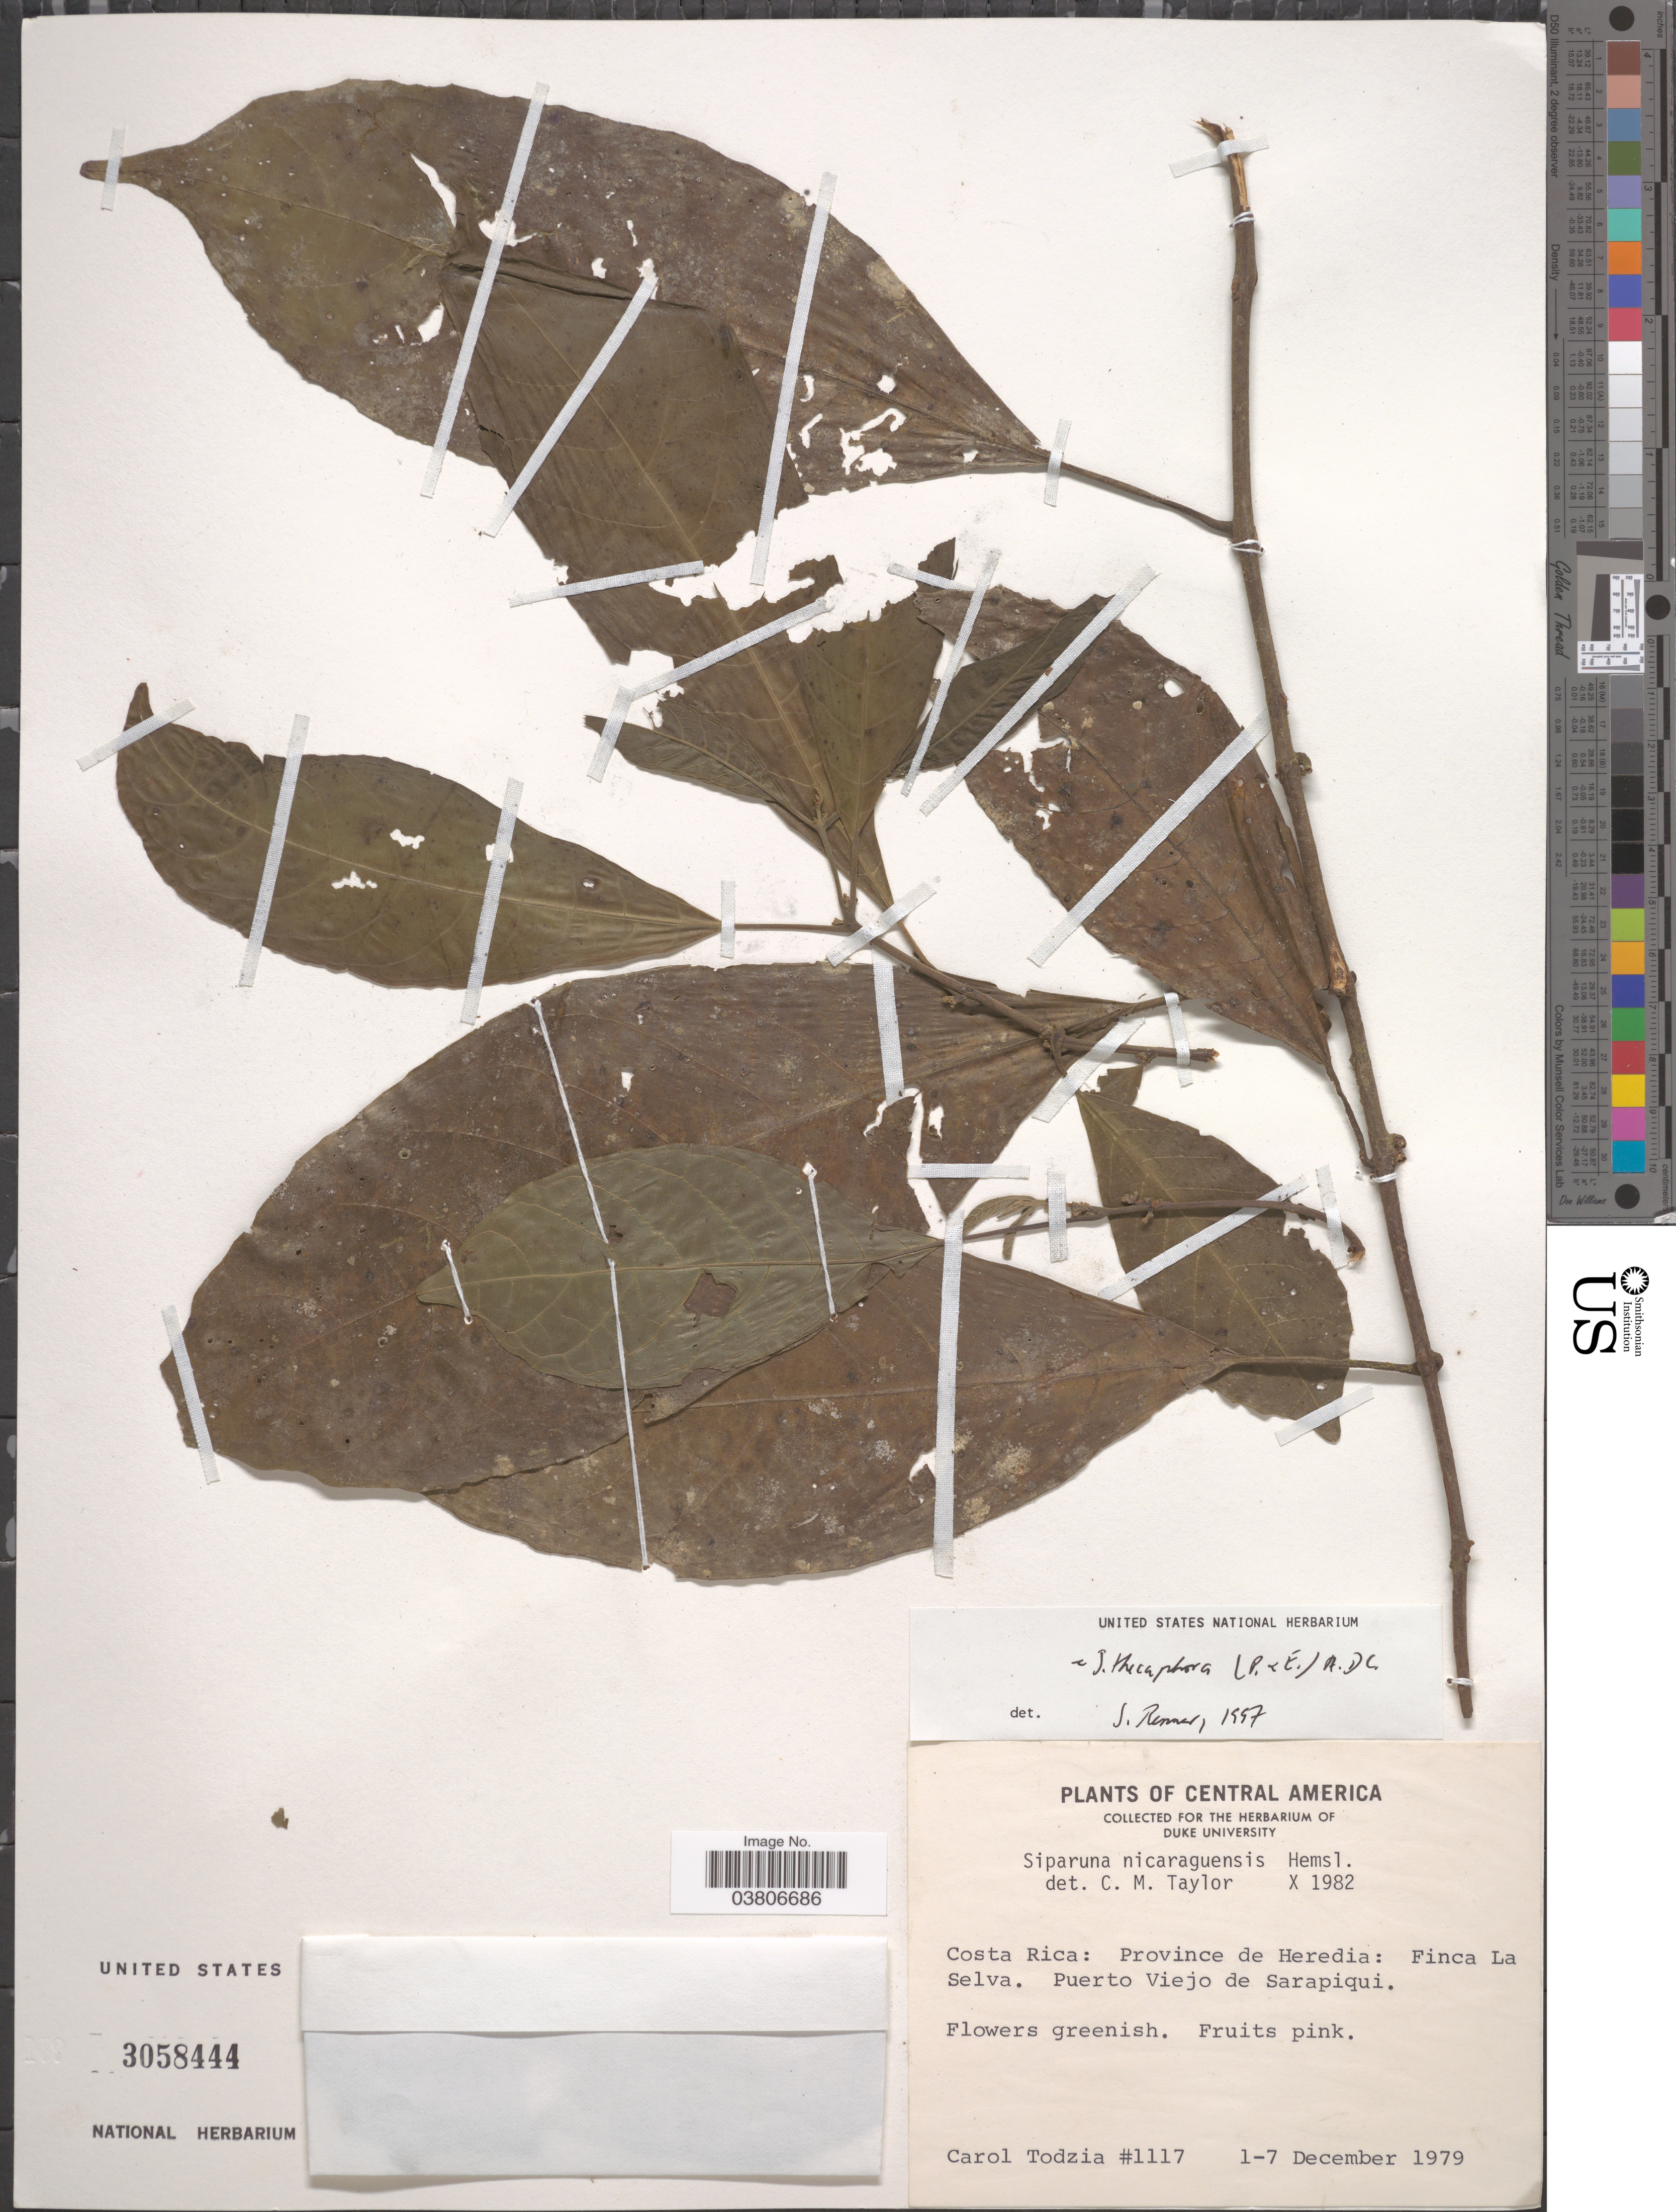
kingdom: Plantae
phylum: Tracheophyta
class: Magnoliopsida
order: Laurales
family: Siparunaceae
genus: Siparuna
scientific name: Siparuna thecaphora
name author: (Poepp. & Endl.) A. DC.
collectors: C. A. Todzia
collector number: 1117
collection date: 1979-12-01/1979-12-07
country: Costa Rica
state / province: Heredia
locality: Central America. Finca La Selva. Puerto Viejo de Sarapiqui.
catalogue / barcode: US 3058444